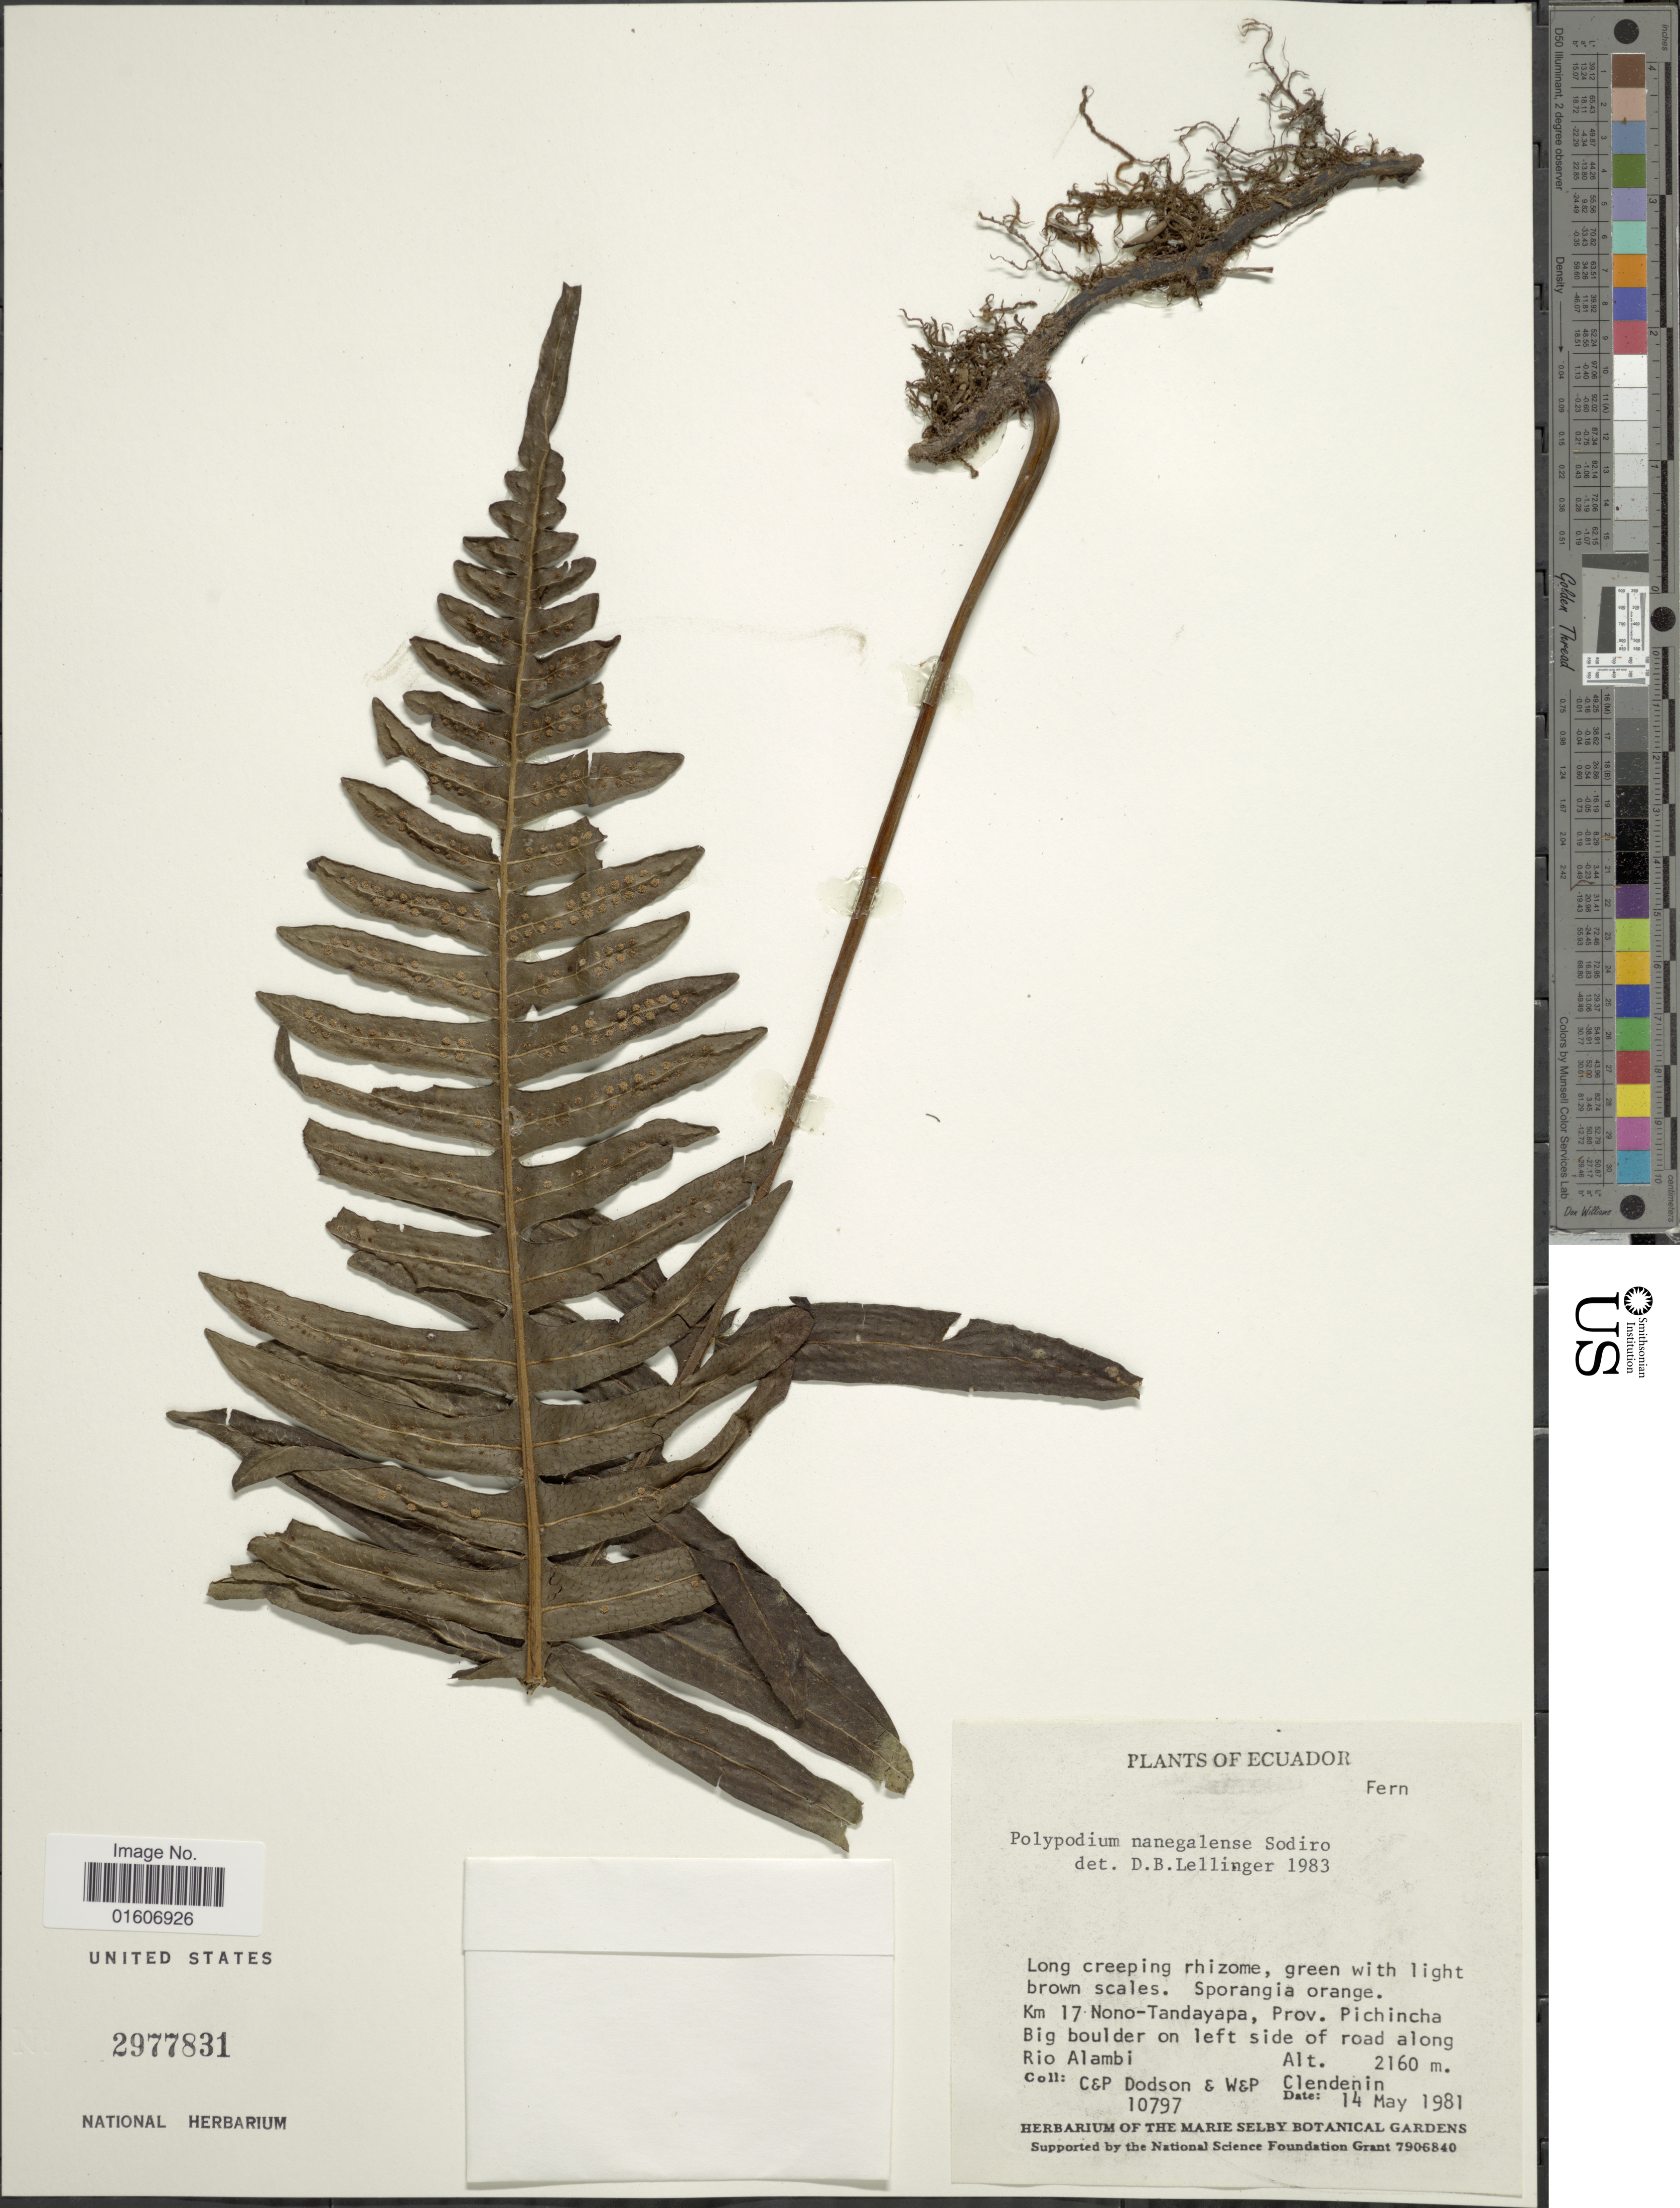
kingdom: Plantae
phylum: Tracheophyta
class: Polypodiopsida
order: Polypodiales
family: Polypodiaceae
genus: Serpocaulon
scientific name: Serpocaulon nanegalense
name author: (Sod.) A.R. Sm.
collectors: C. Dodson, P. M. Dodson, W. Clendenin & P. Clendenin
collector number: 10797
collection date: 1981-05-14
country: Ecuador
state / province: Pichincha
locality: Km 17 Nono-Tandayapa, Big boulder on left side of road along Rio Alambi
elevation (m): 2160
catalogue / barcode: US 2977831